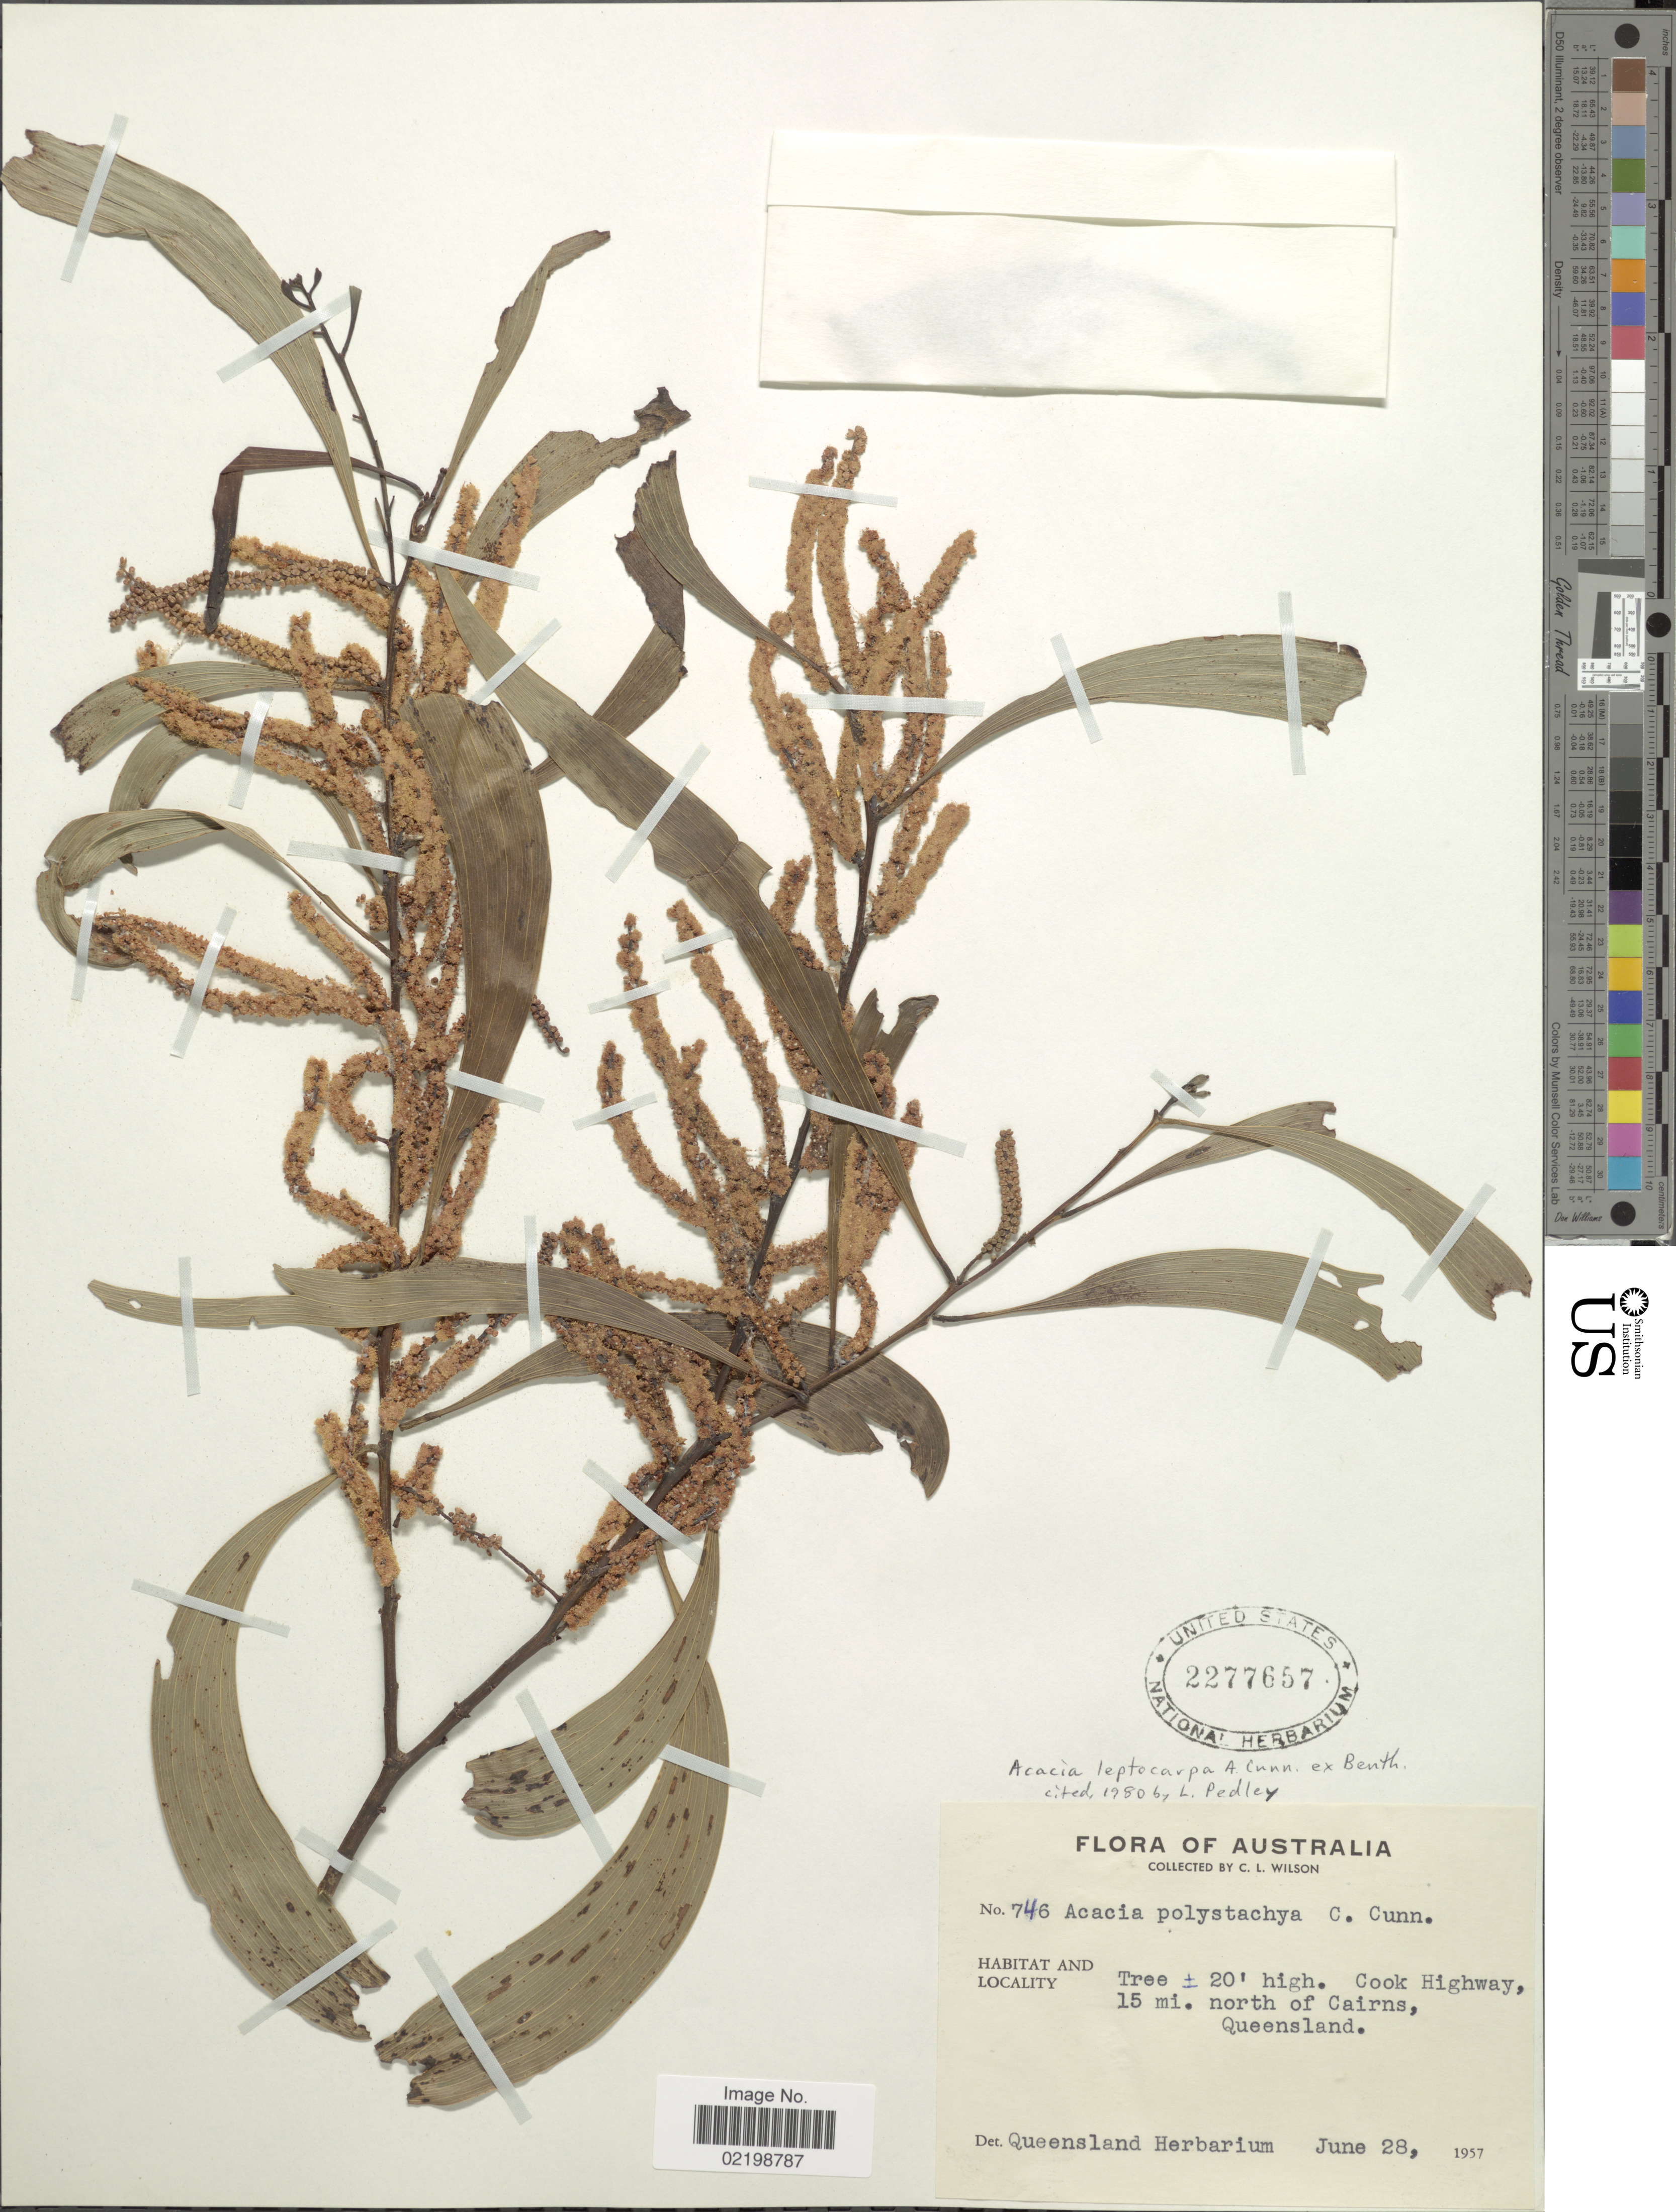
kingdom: Plantae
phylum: Tracheophyta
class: Magnoliopsida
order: Fabales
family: Fabaceae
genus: Acacia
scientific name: Acacia leptocarpa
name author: Benth.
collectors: C. L. Wilson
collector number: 146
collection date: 1957-06-28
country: Australia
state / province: Queensland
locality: Cook Highway, 15 mi. north of Cairns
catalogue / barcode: US 2277657